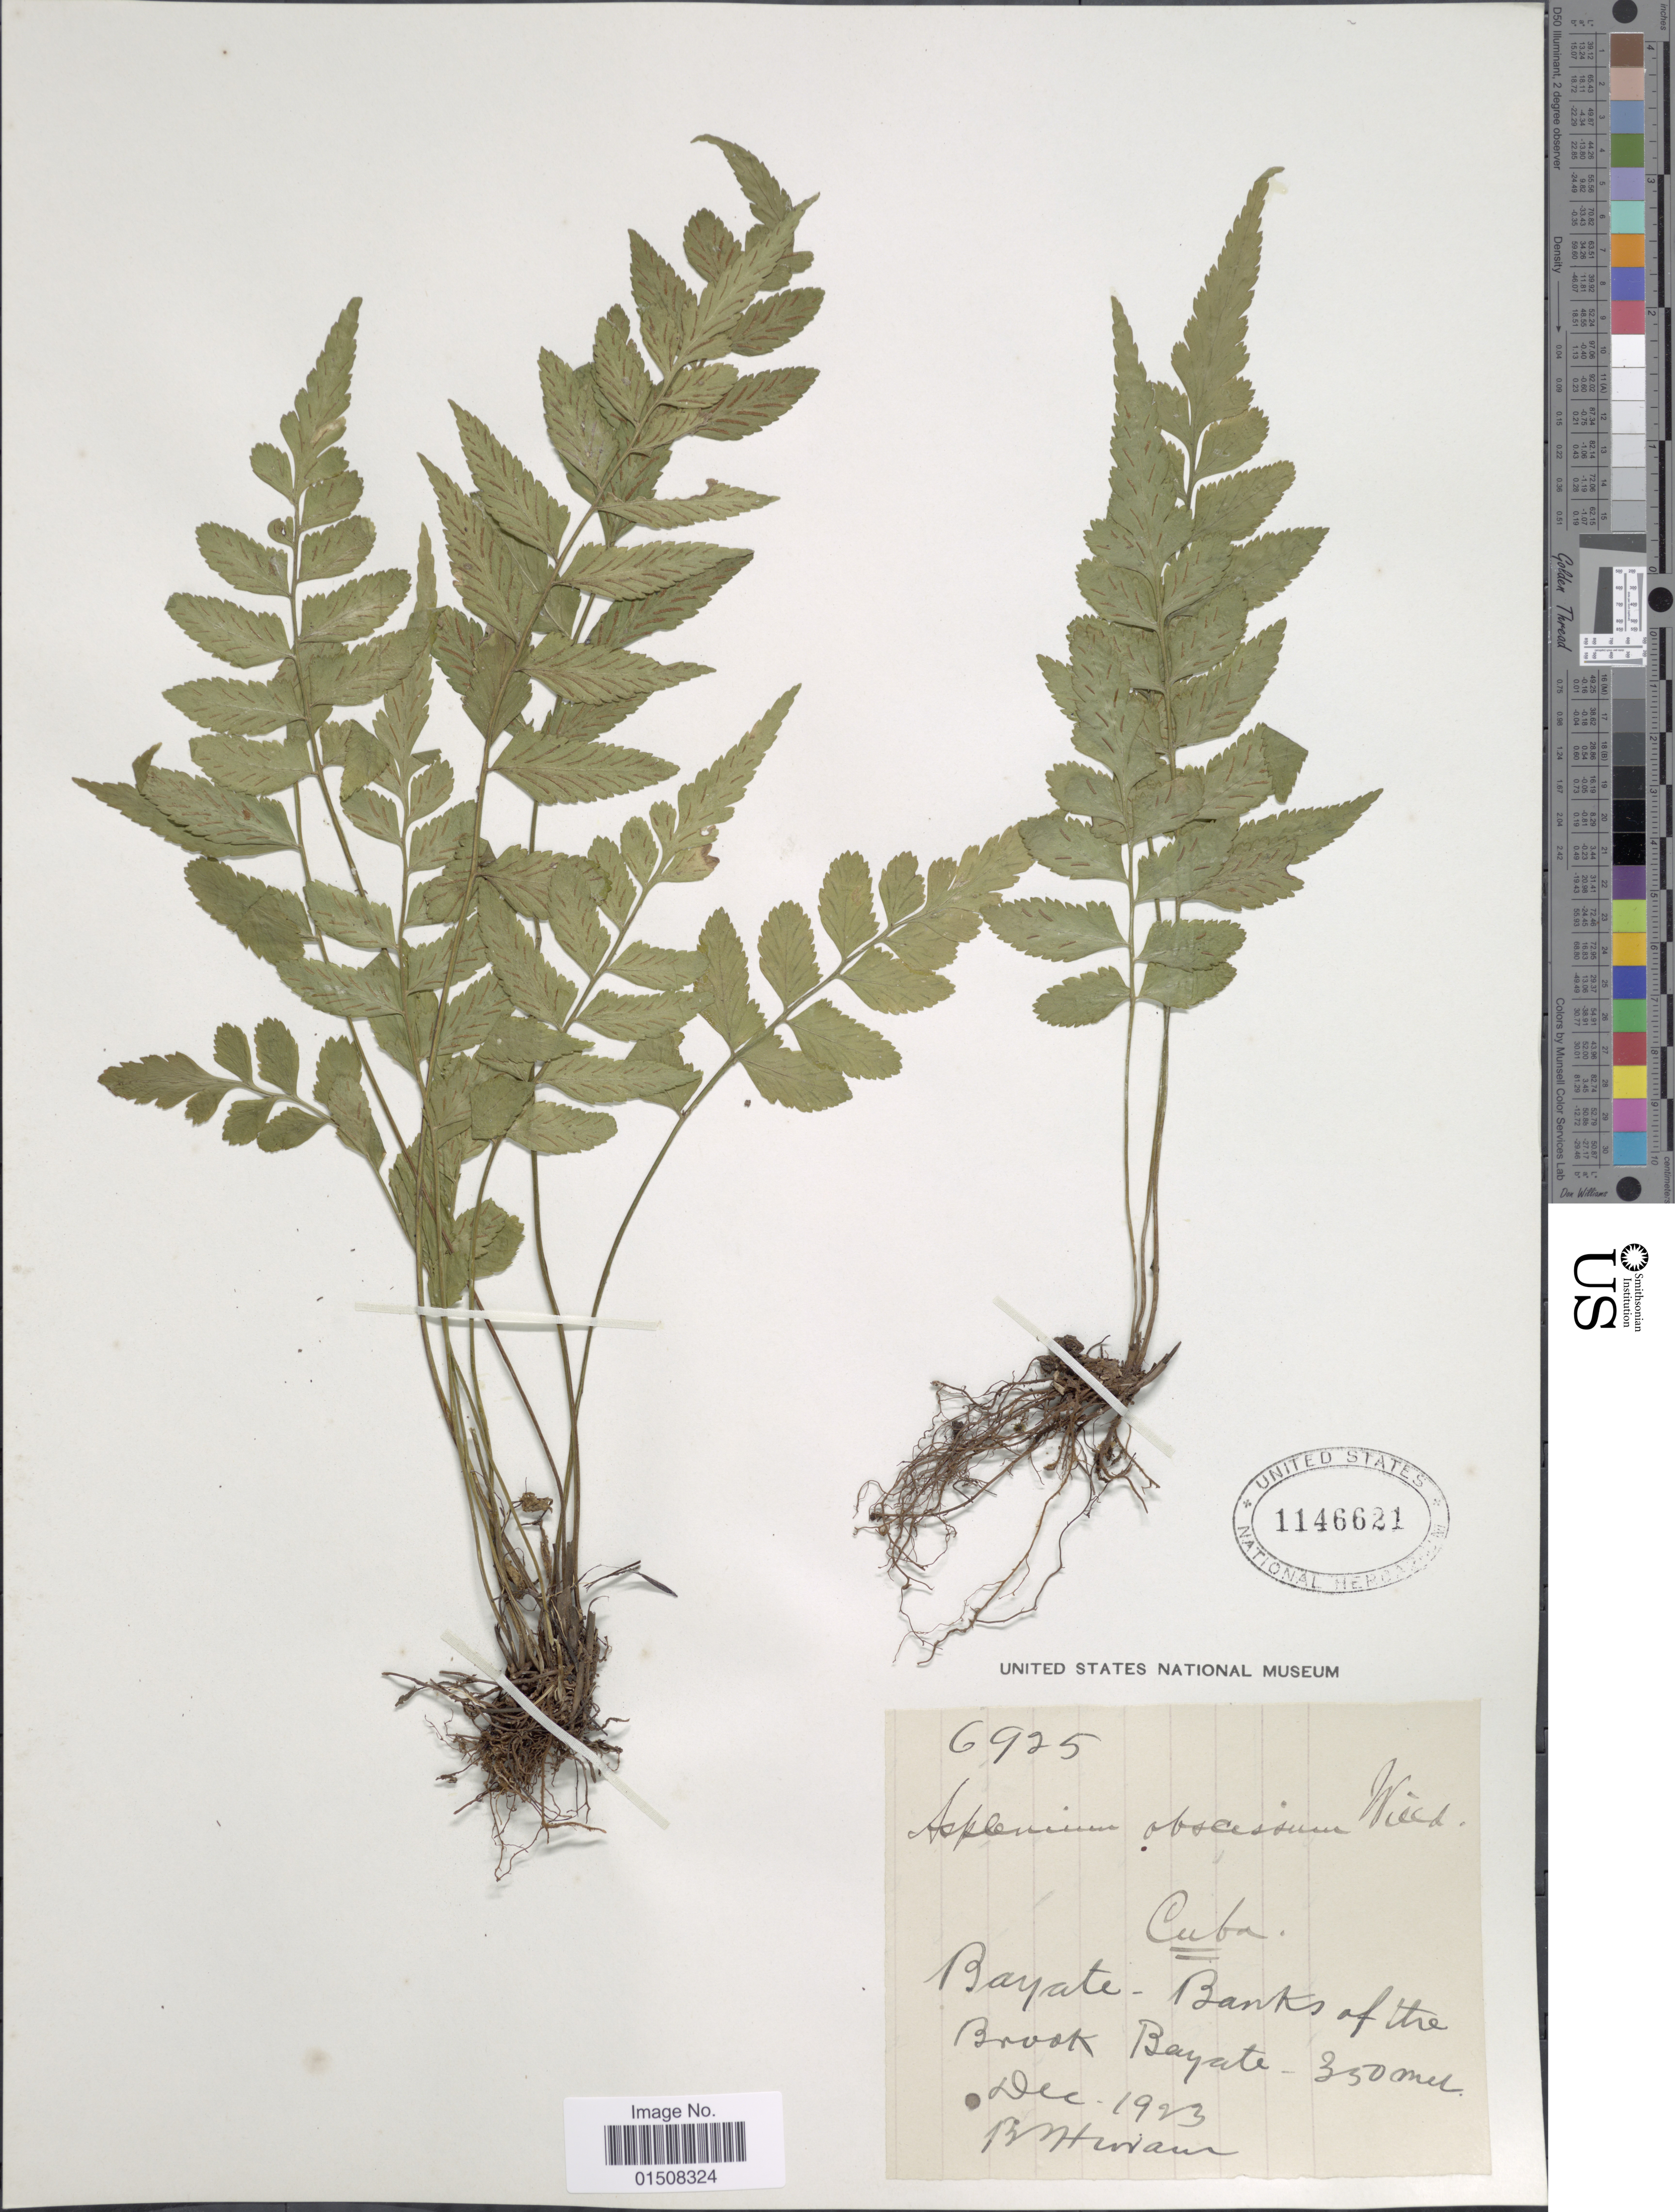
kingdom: Plantae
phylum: Tracheophyta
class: Polypodiopsida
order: Polypodiales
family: Aspleniaceae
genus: Asplenium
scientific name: Asplenium abscissum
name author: Willd.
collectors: Bro. Hioram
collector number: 6925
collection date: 1923-12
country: Cuba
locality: Bayate- Banks of the Brook Bayate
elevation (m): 350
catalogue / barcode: US 1146621